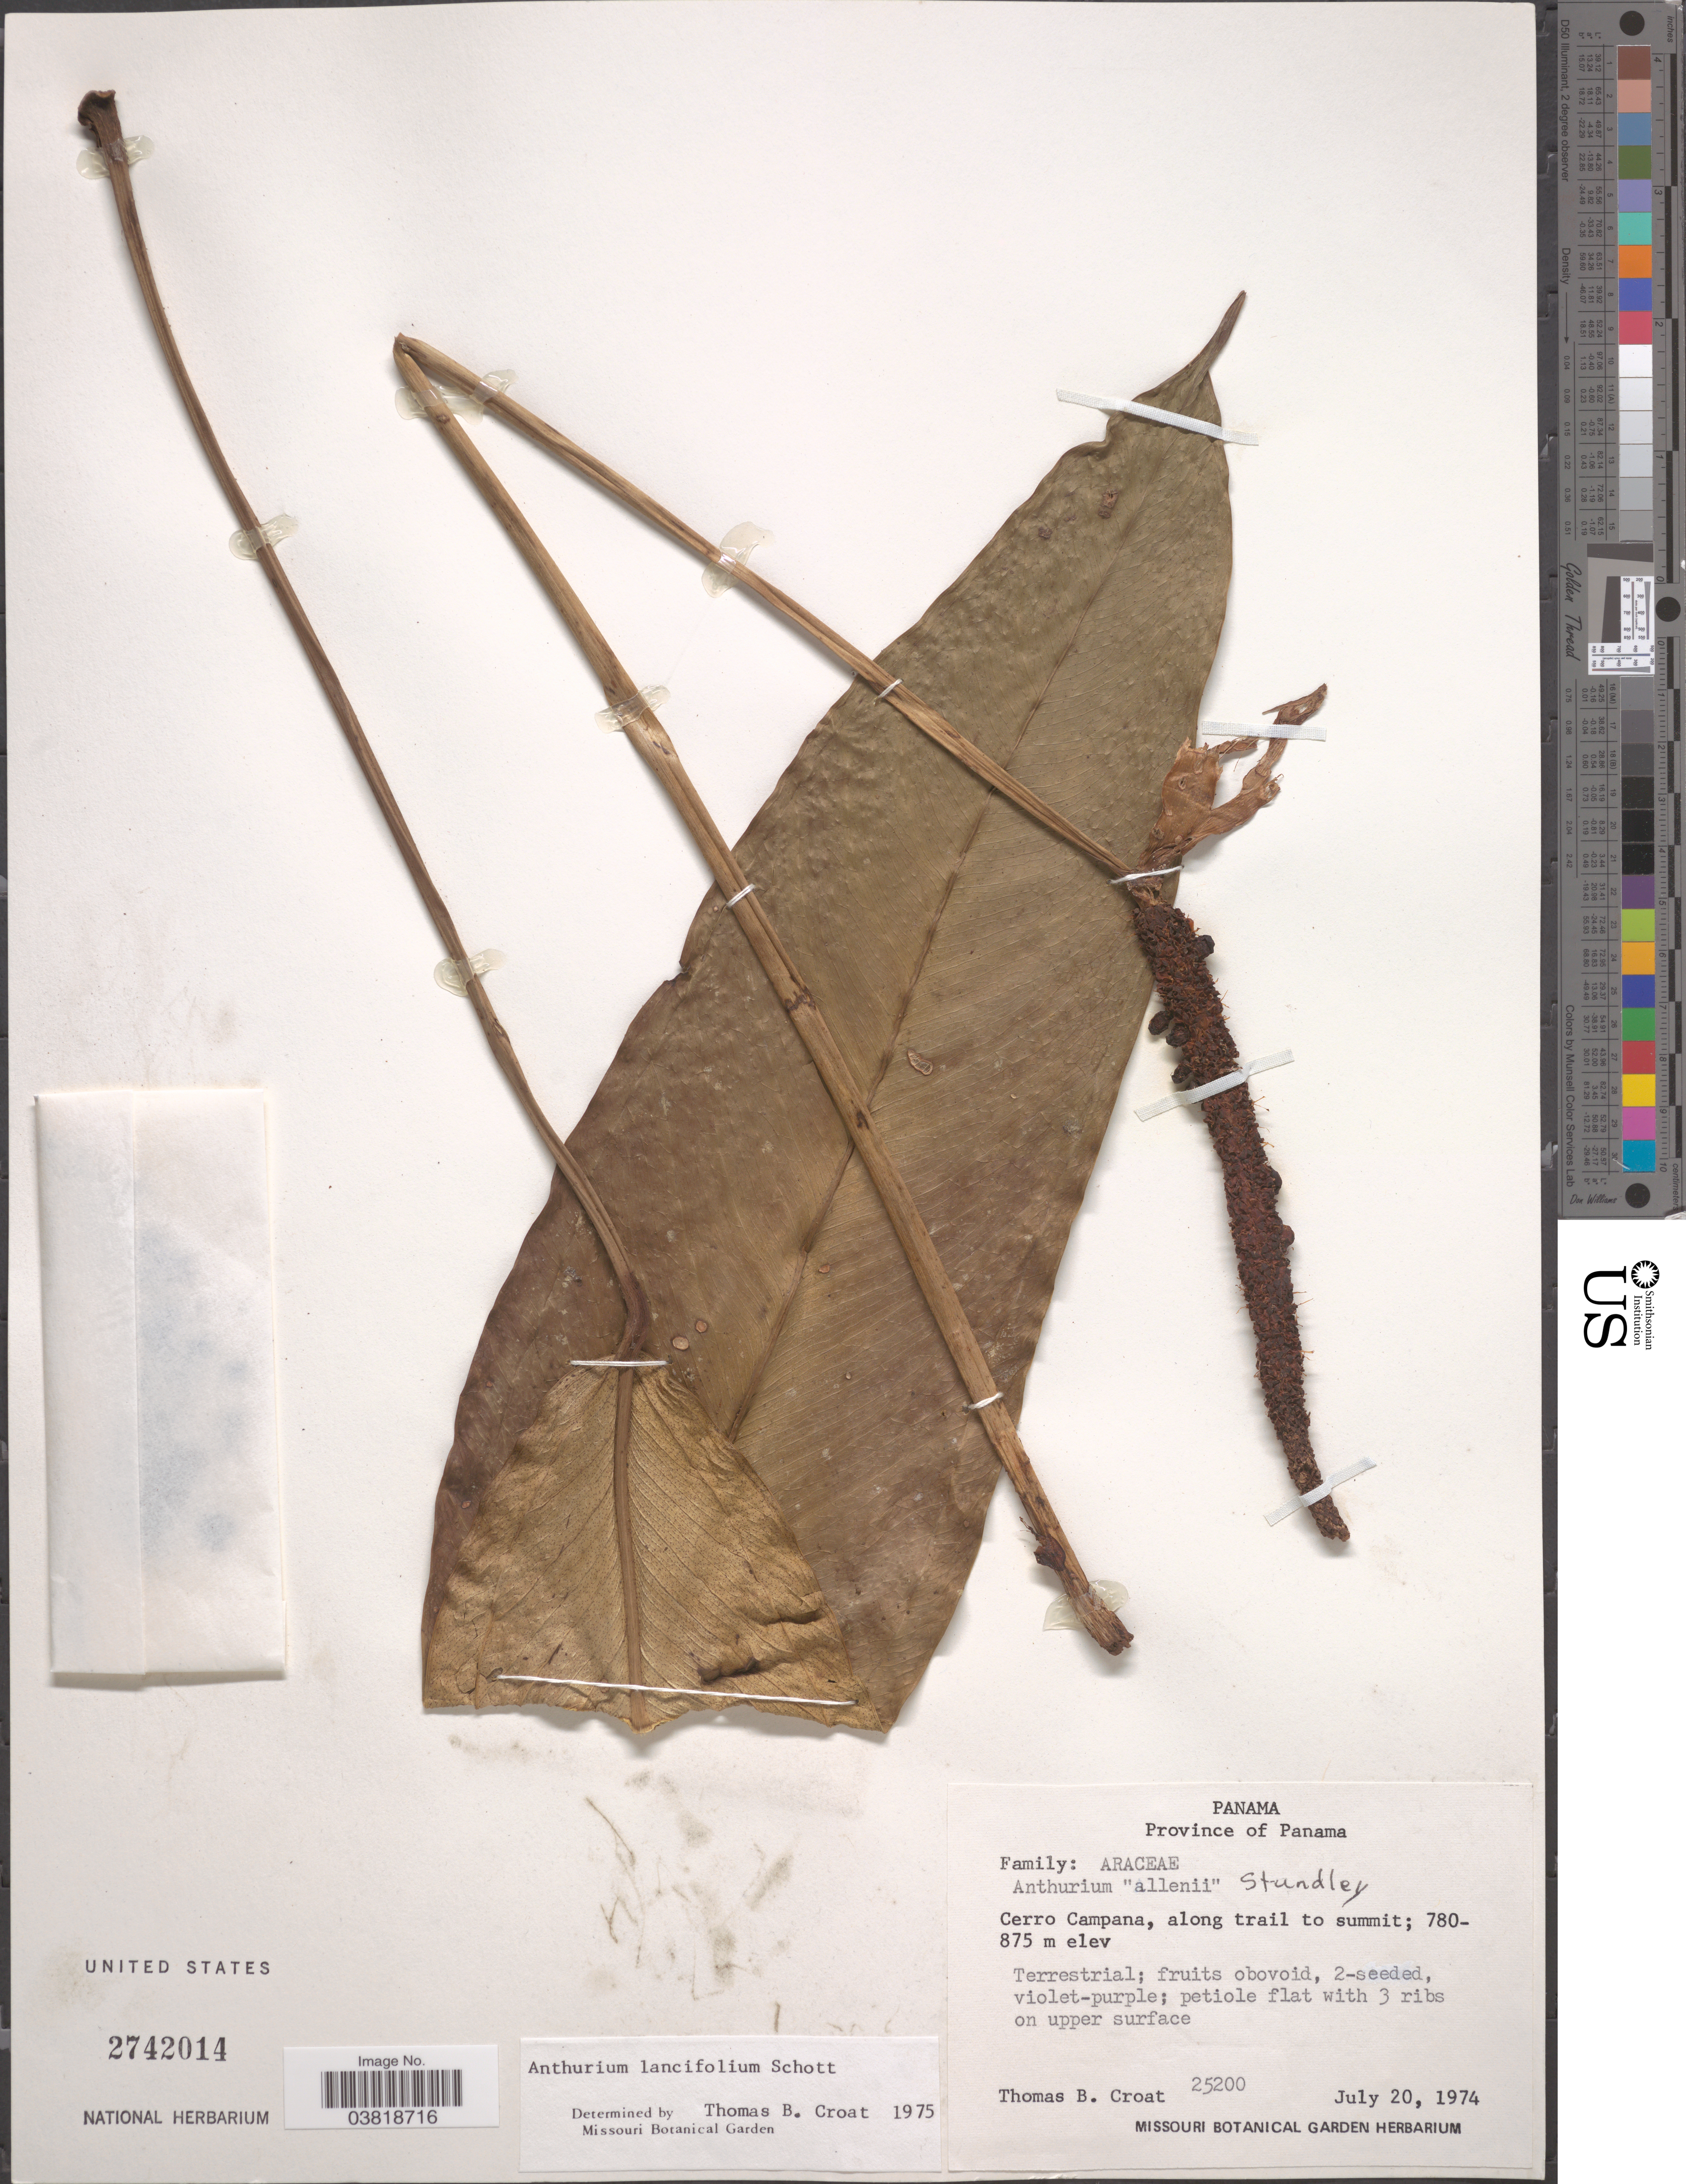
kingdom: Plantae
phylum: Tracheophyta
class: Liliopsida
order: Alismatales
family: Araceae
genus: Anthurium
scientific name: Anthurium lancifolium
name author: Schott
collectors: T. B. Croat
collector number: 25200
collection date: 1974-07-20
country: Panama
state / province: Panamá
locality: Cerro Campana, along trail to summit.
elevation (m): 780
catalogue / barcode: US 2742014